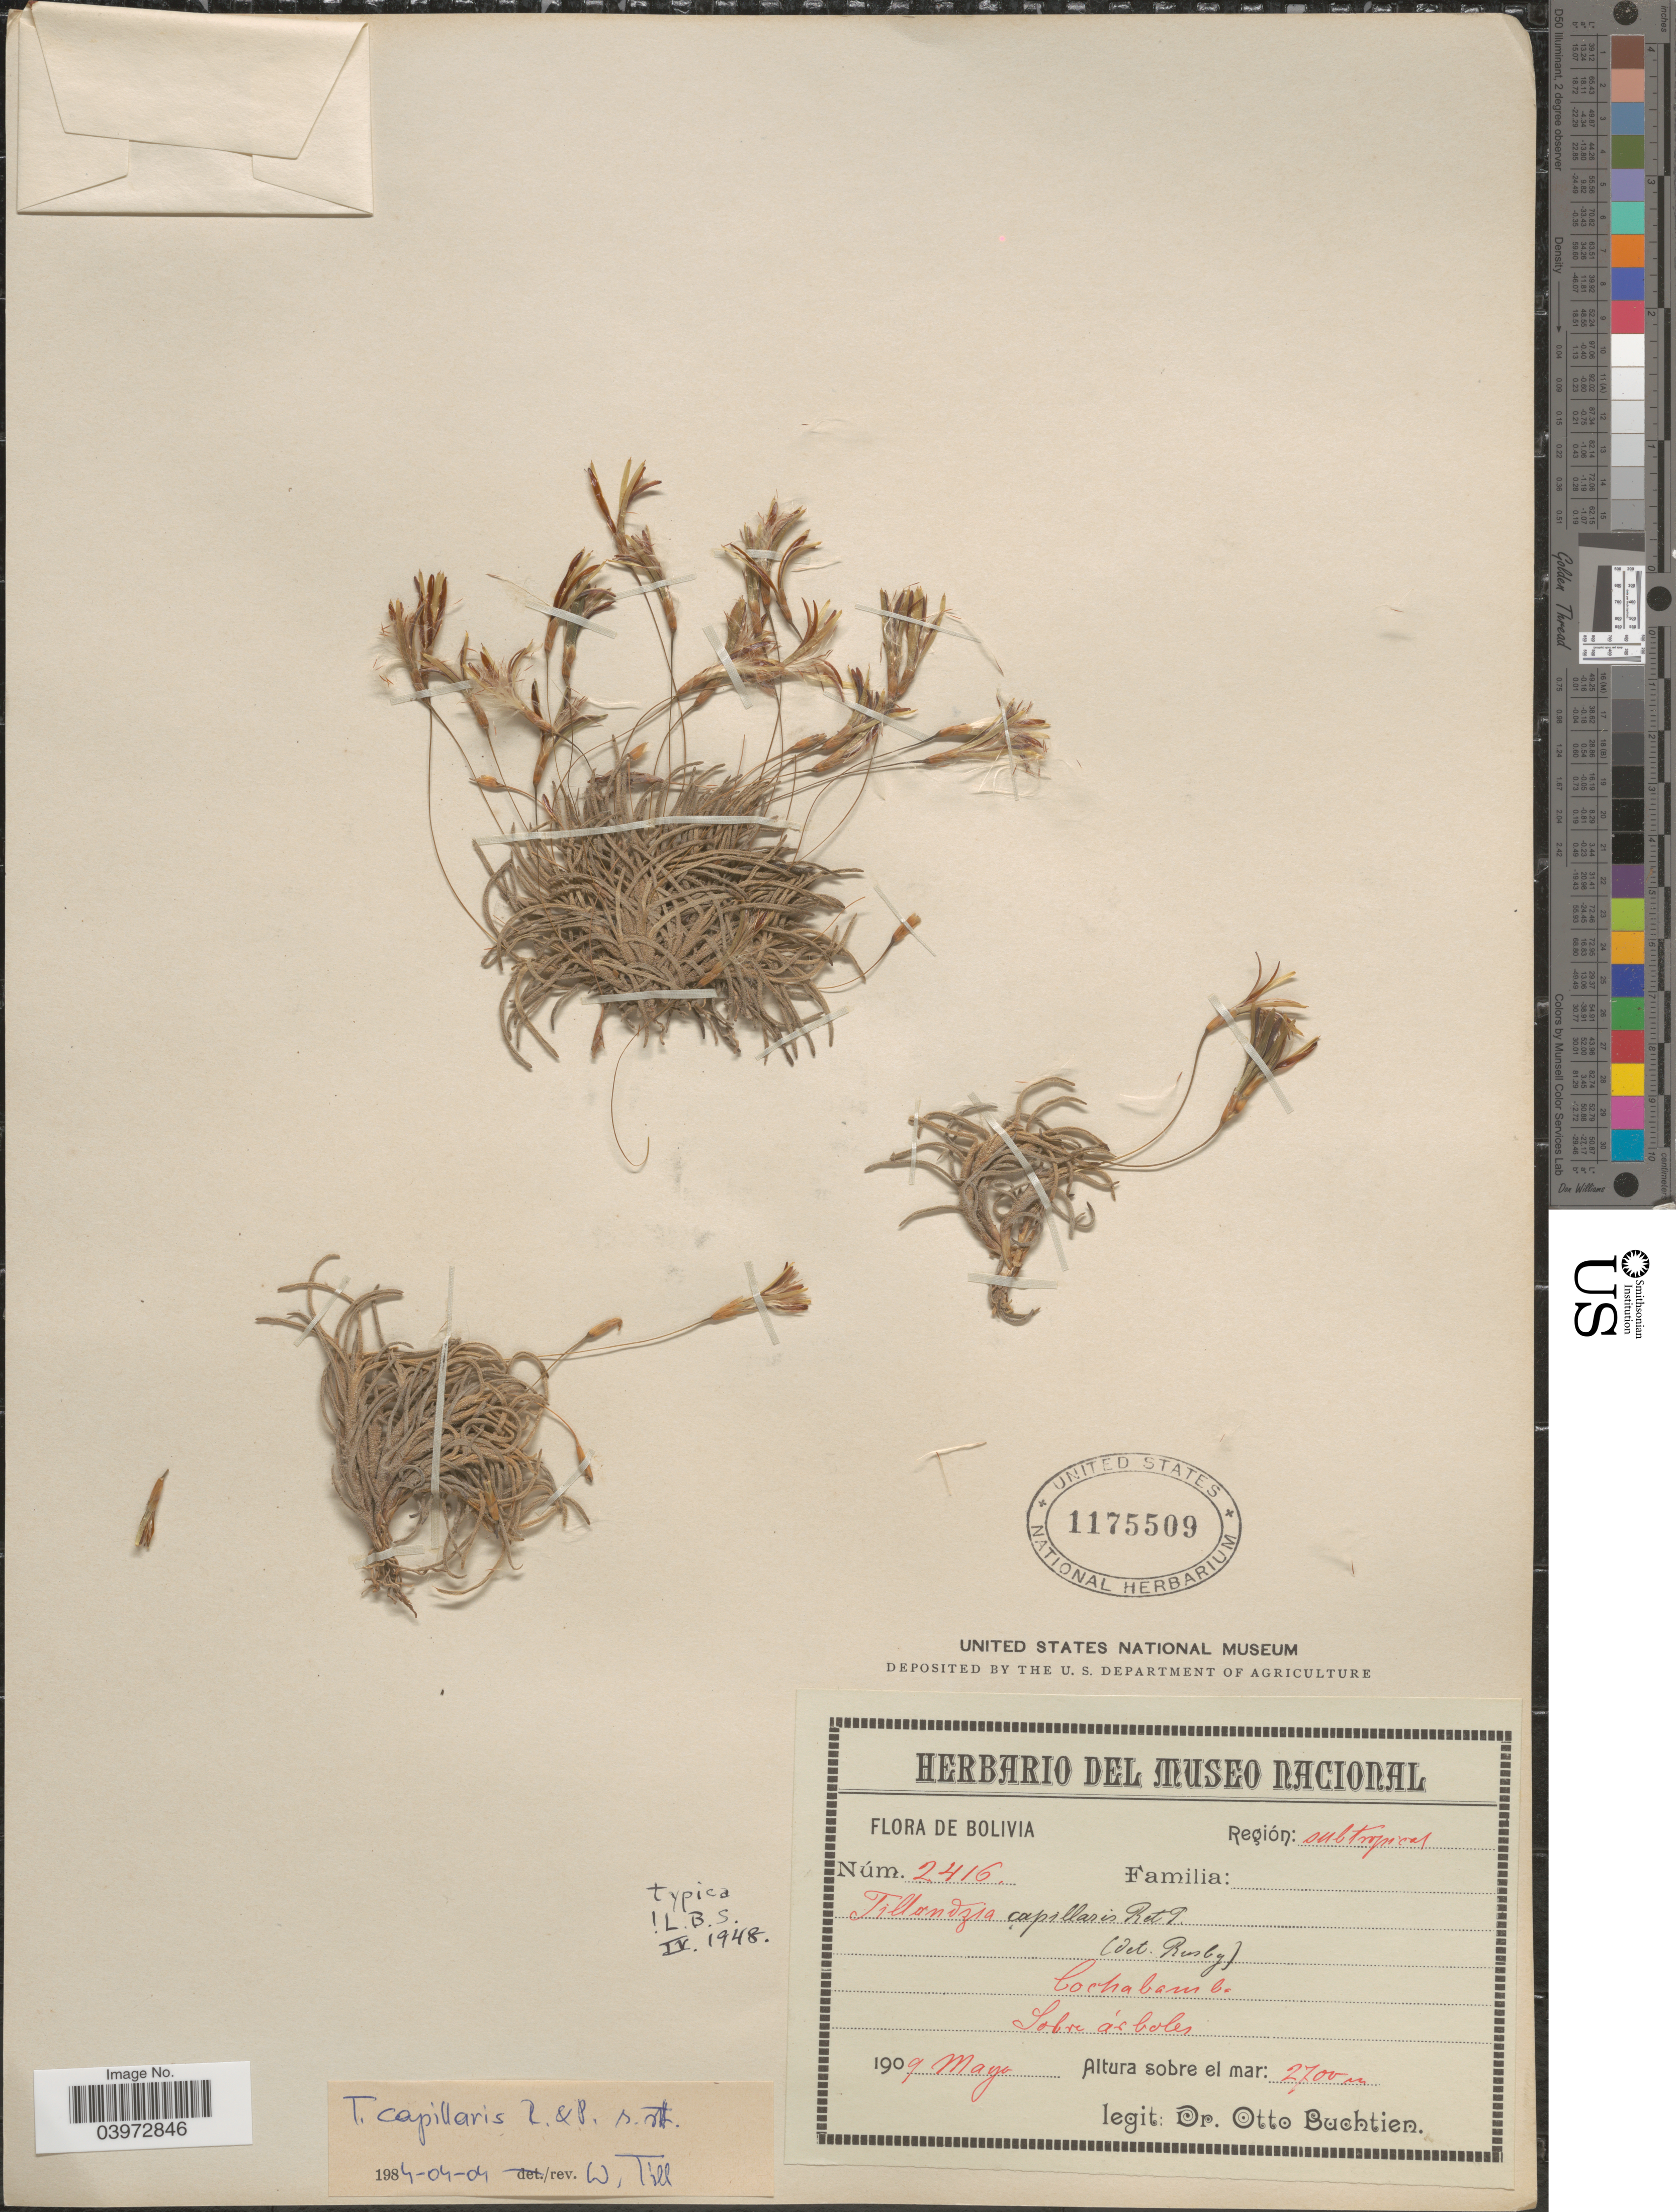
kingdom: Plantae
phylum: Tracheophyta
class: Liliopsida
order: Poales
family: Bromeliaceae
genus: Tillandsia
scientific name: Tillandsia capillaris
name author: Ruiz & Pav.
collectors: O. Buchtien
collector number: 2416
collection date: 1909-05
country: Bolivia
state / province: Cochabamba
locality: Región: subtropical.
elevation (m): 2700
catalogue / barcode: US 1175509